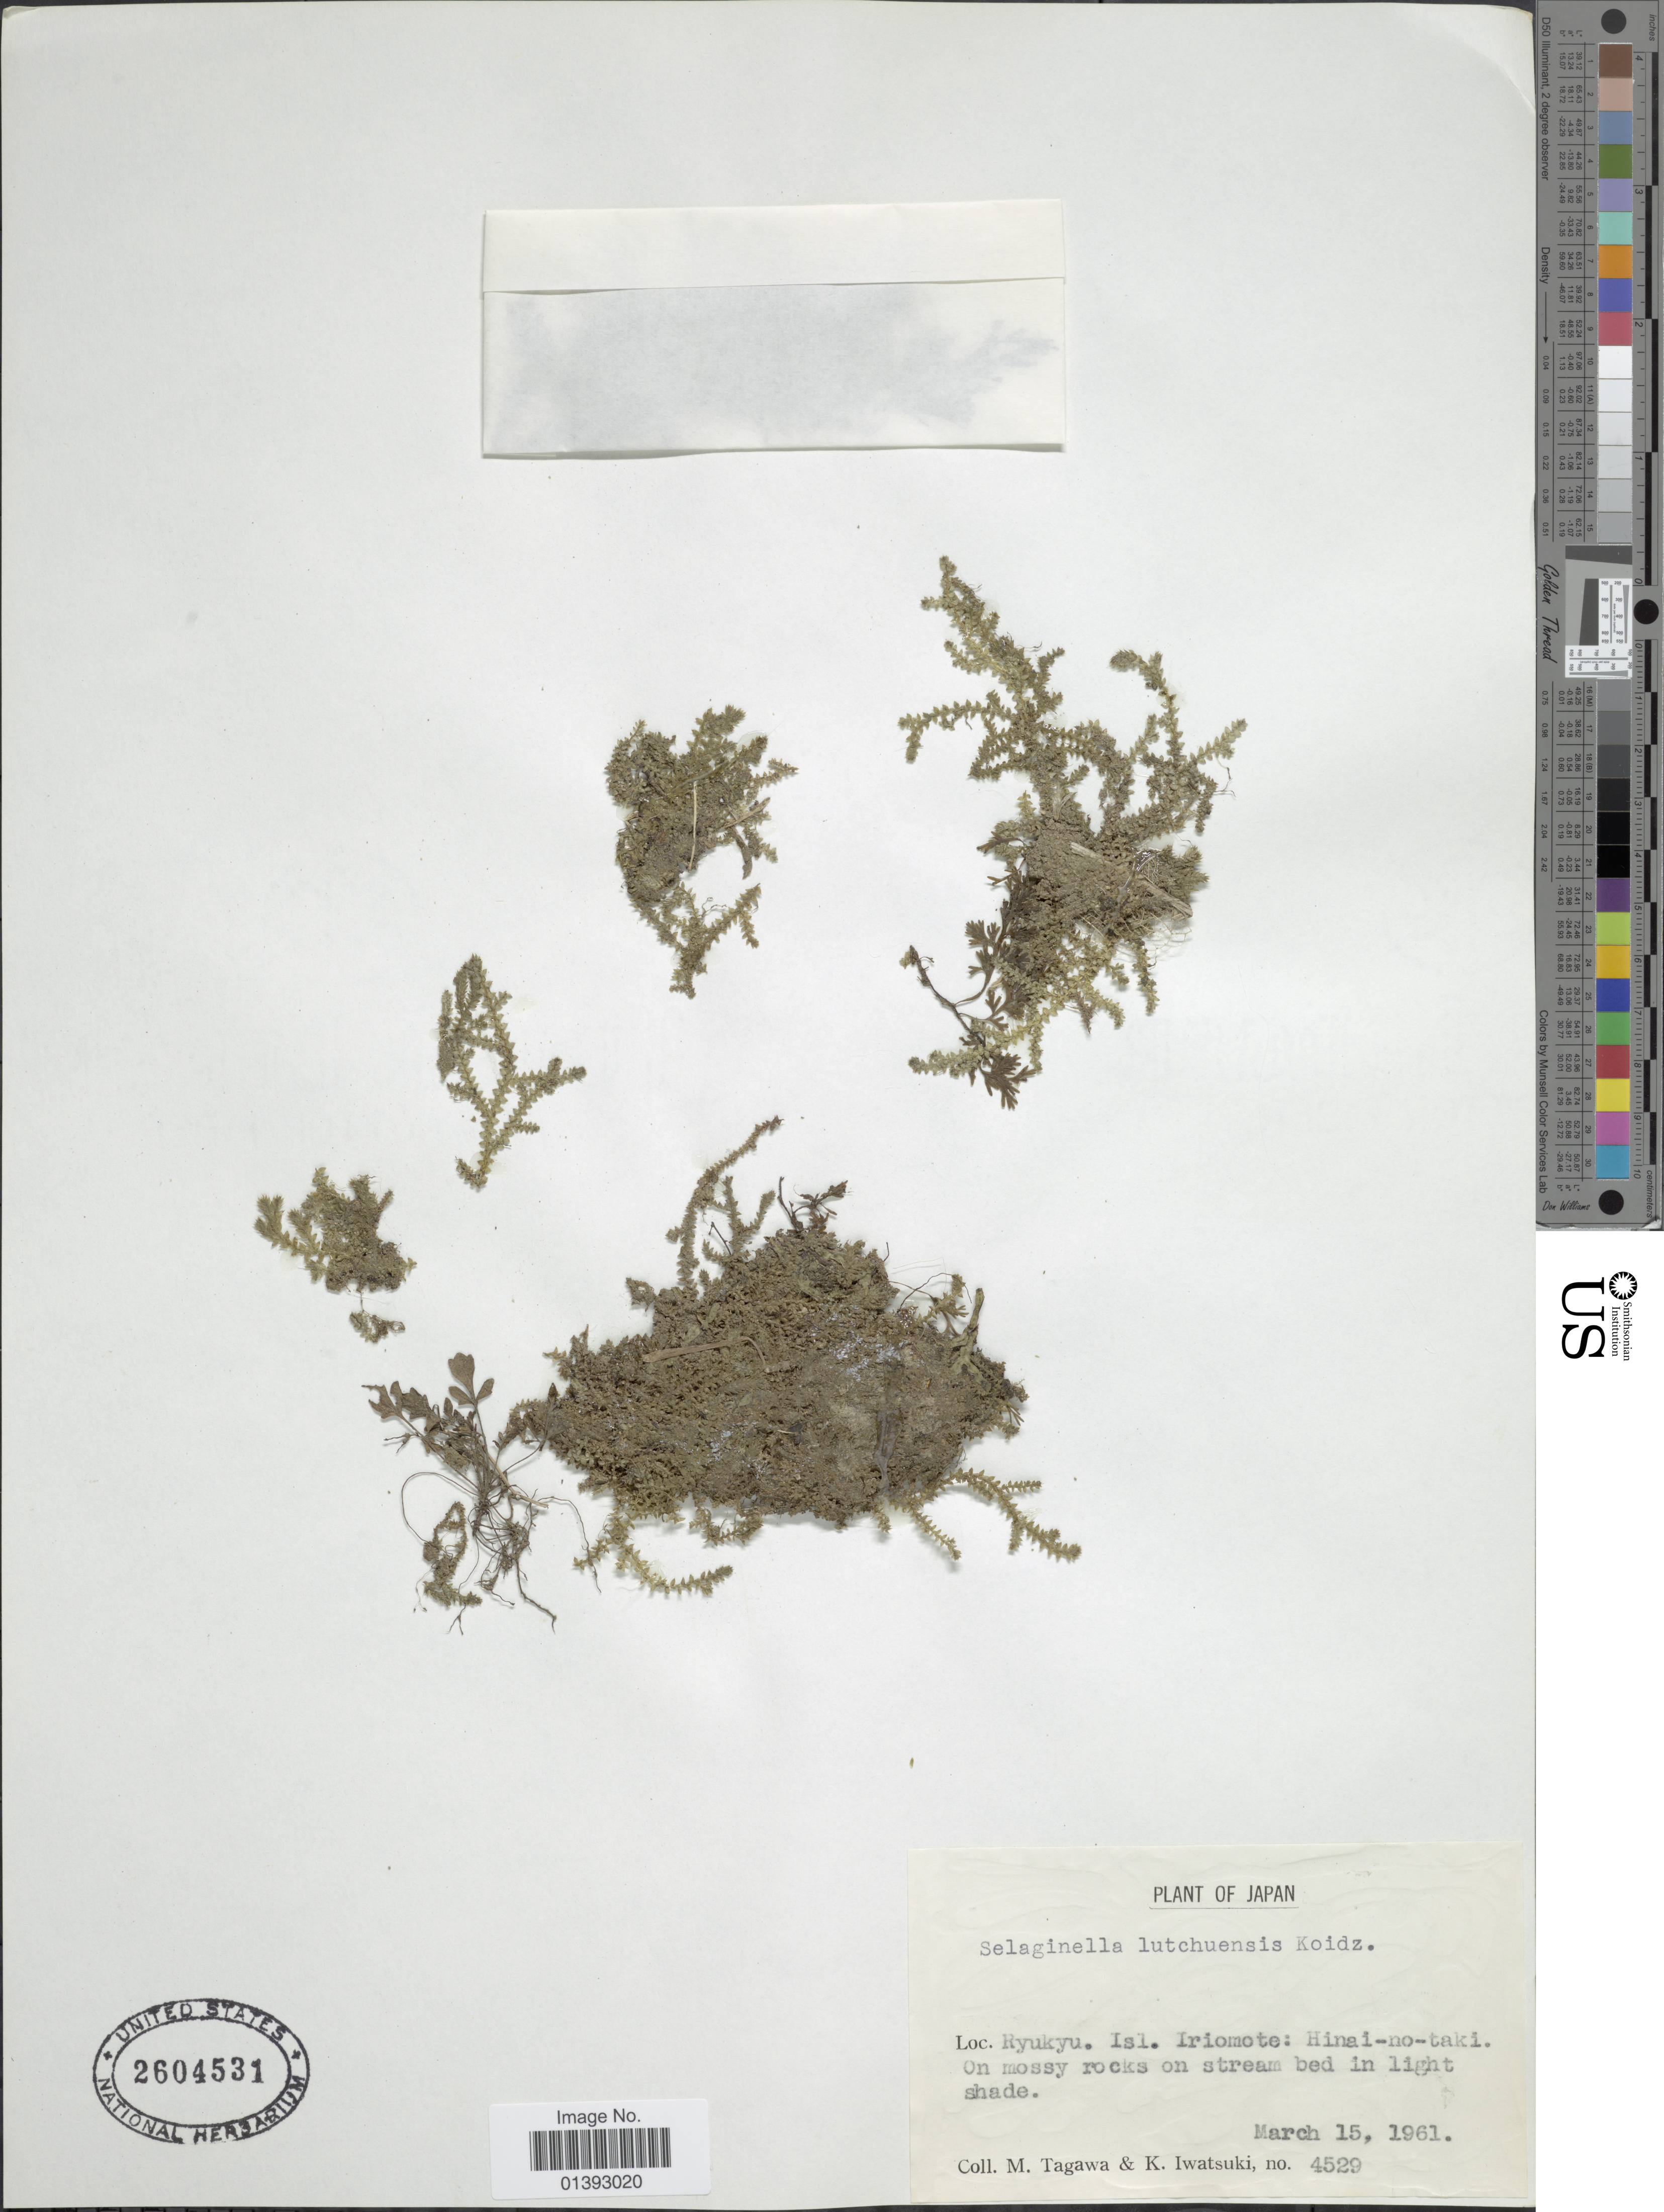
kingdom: Plantae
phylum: Tracheophyta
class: Lycopodiopsida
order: Selaginellales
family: Selaginellaceae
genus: Selaginella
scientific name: Selaginella lutchuensis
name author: Koidz.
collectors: M. Tagawa & K. Iwatsuki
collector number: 4529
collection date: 1961-03-15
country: Japan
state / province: Okinawa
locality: Ryukyu. Isl. Iriomote: Hinai-no-takim, on mossy rocks on stream bed in light shade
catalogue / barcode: US 2604531